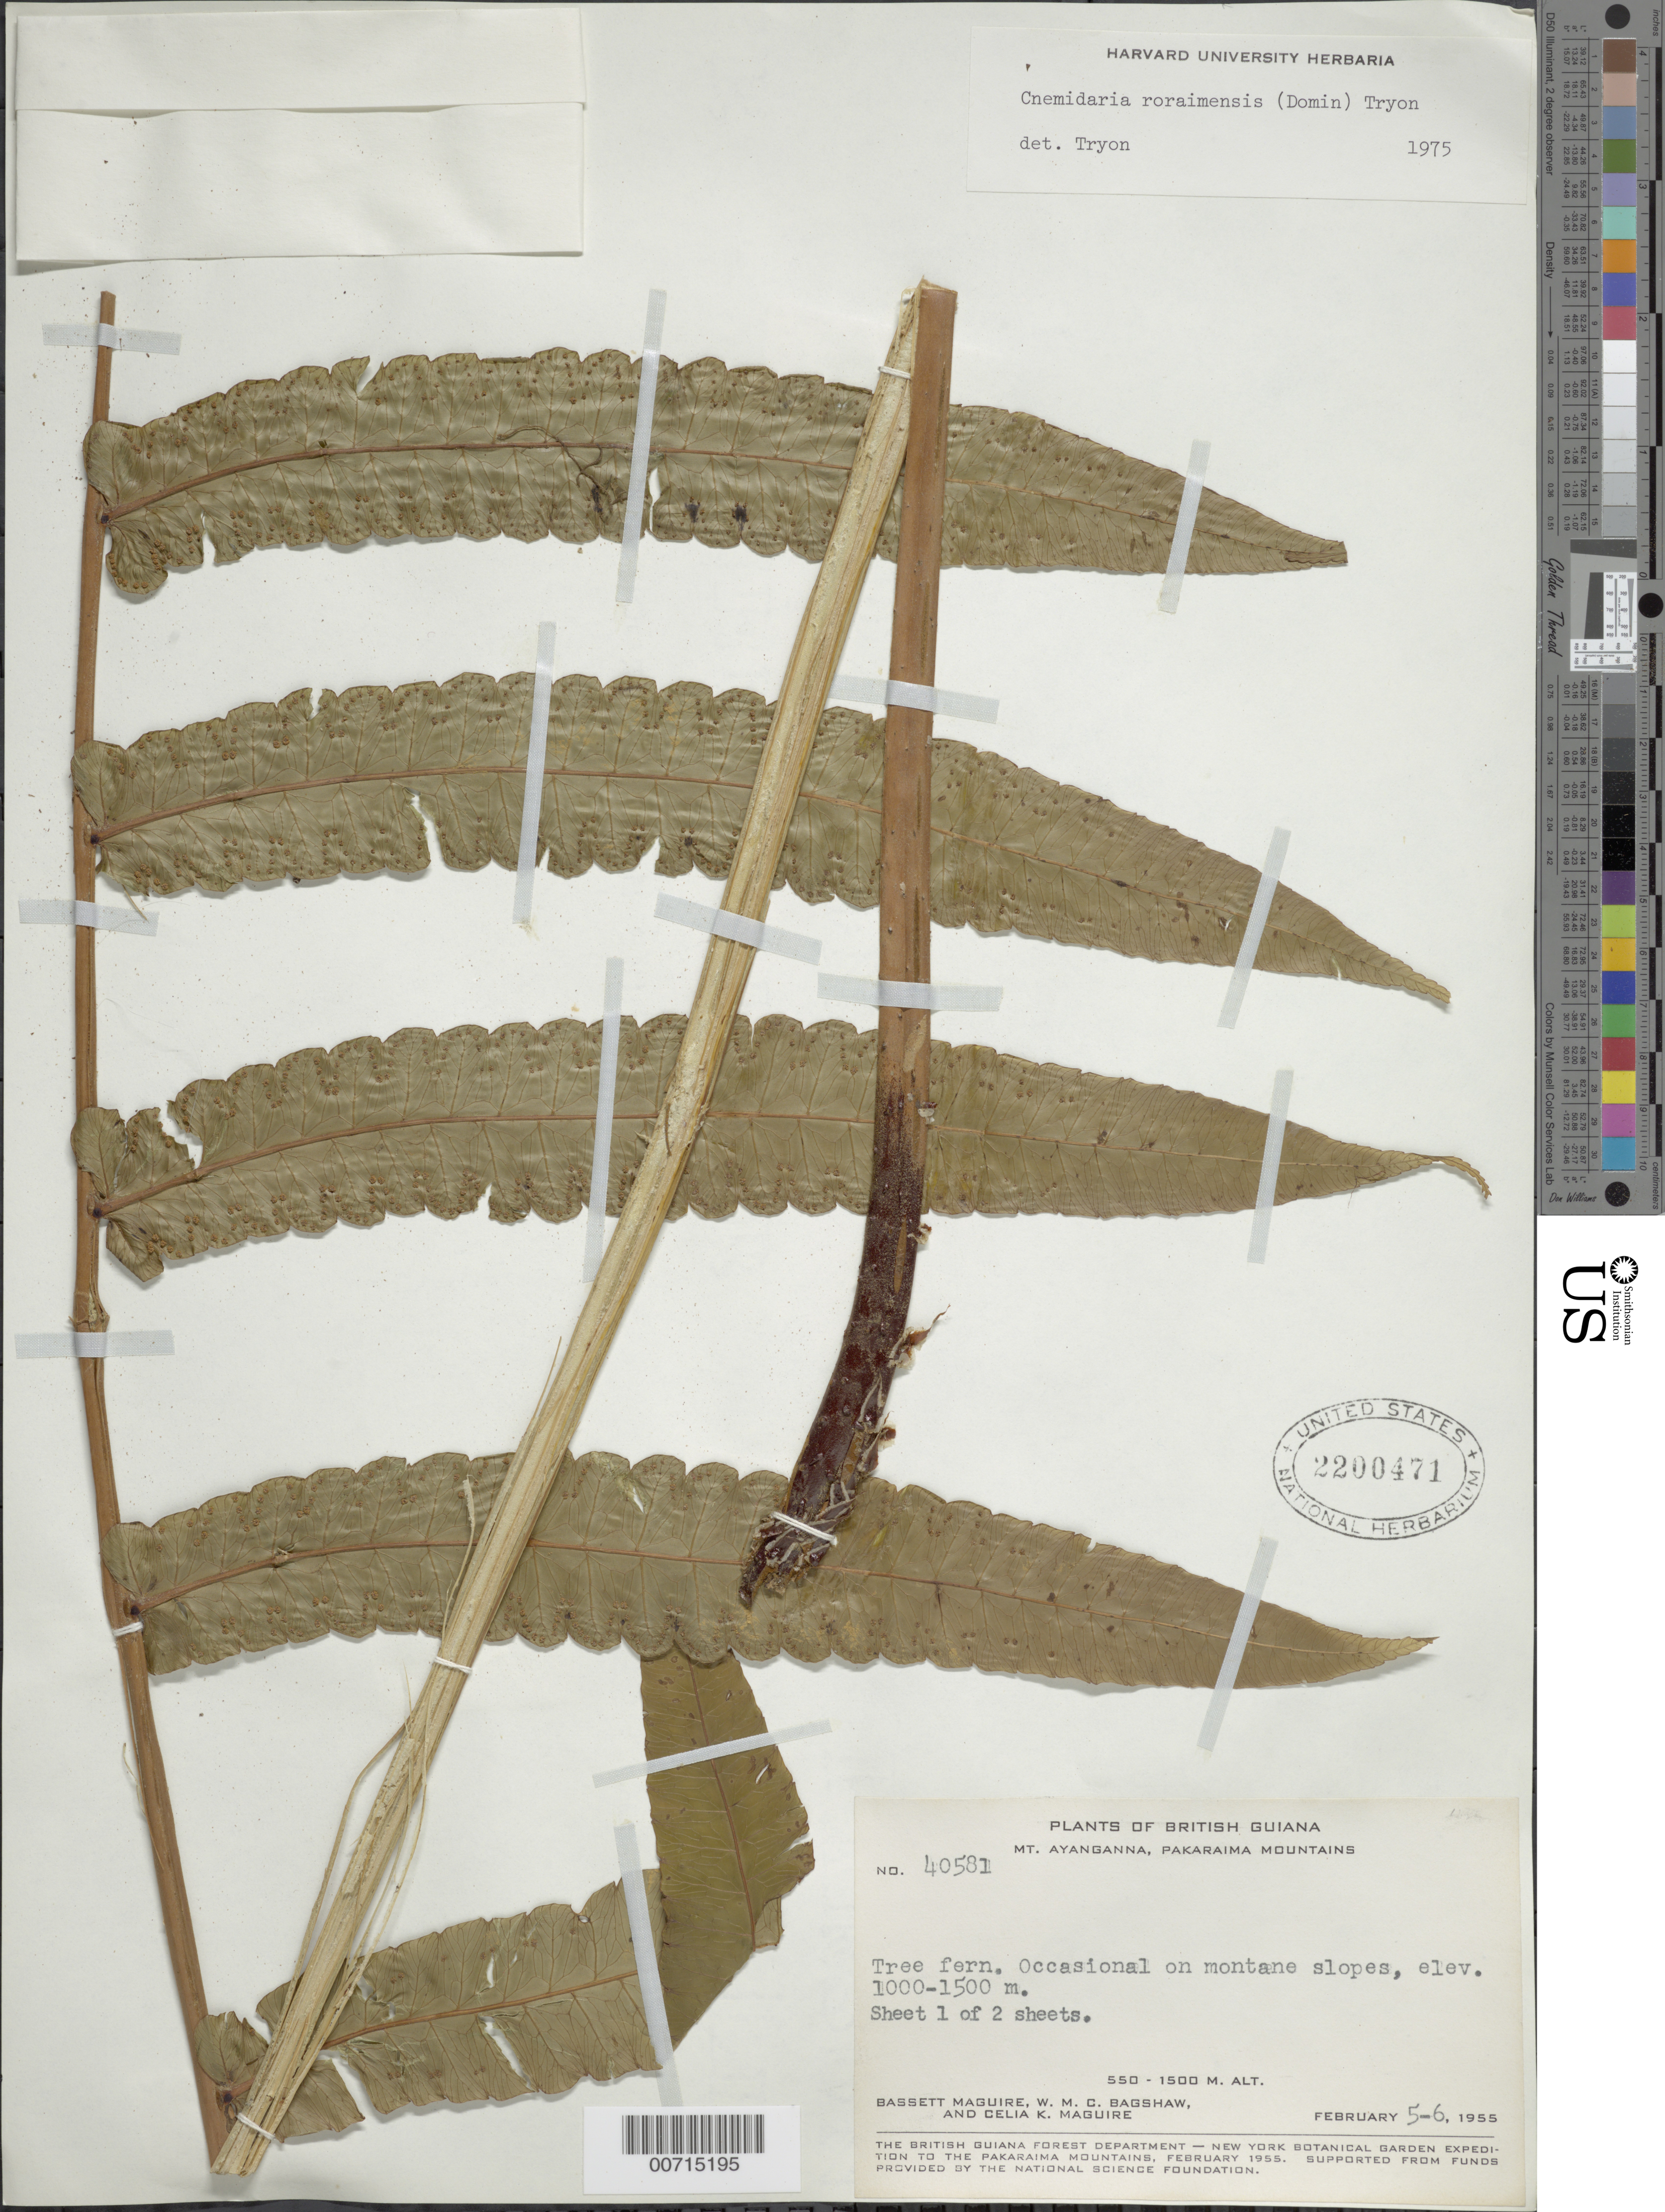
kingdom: Plantae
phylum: Tracheophyta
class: Polypodiopsida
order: Cyatheales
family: Cyatheaceae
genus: Cyathea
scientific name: Cyathea roraimensis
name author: (Domin) Domin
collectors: B. Maguire, W. Bagshaw & C. K. Maguire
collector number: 40581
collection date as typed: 5-Feb-55 to 6-Feb-55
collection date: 1955-02-05/1955-02-06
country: Guyana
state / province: Cuyuni-Mazaruni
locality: Mt. Ayanganna, Pakaraima Mts.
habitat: Montane slopes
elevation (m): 1000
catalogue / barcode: US 2200471